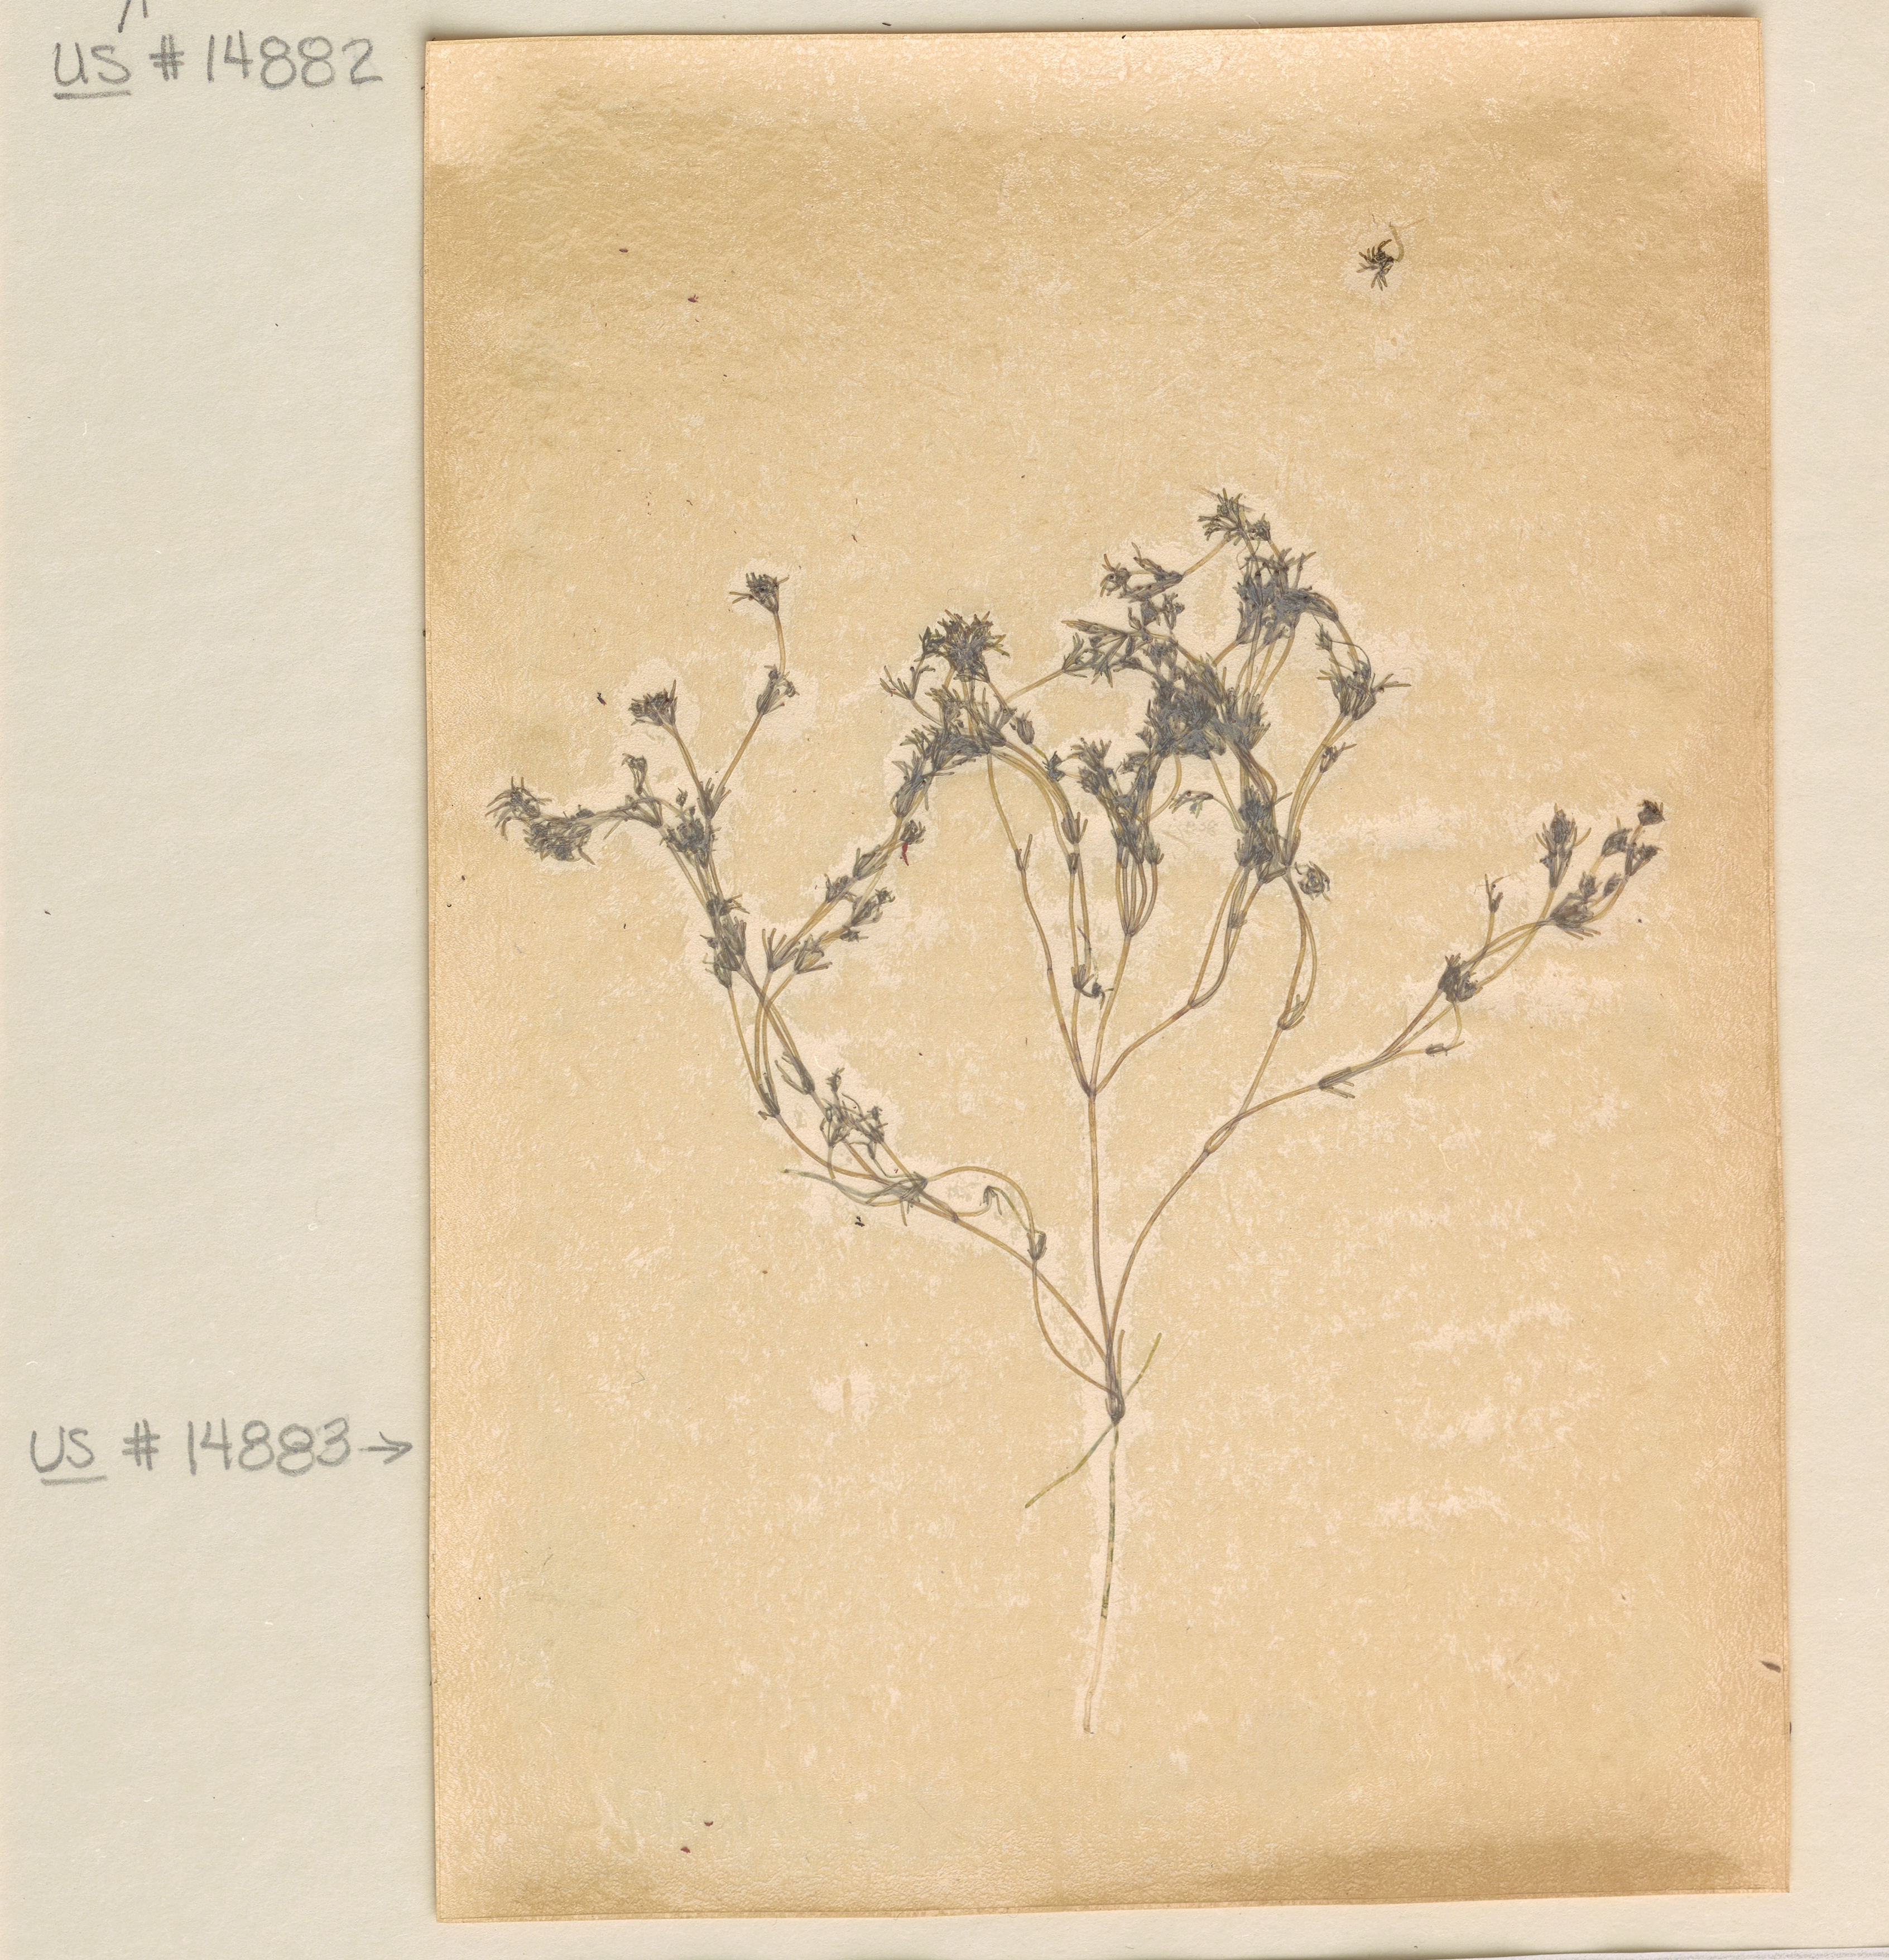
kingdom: Plantae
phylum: Charophyta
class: Charophyceae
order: Charales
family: Characeae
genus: Nitella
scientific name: Nitella opaca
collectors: W. Krause & H. Krause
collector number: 1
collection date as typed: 03 Oct 1982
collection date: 1982-10-03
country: Germany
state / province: Baden-wurttemberg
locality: Aitrach, ravensburg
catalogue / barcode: US 14883